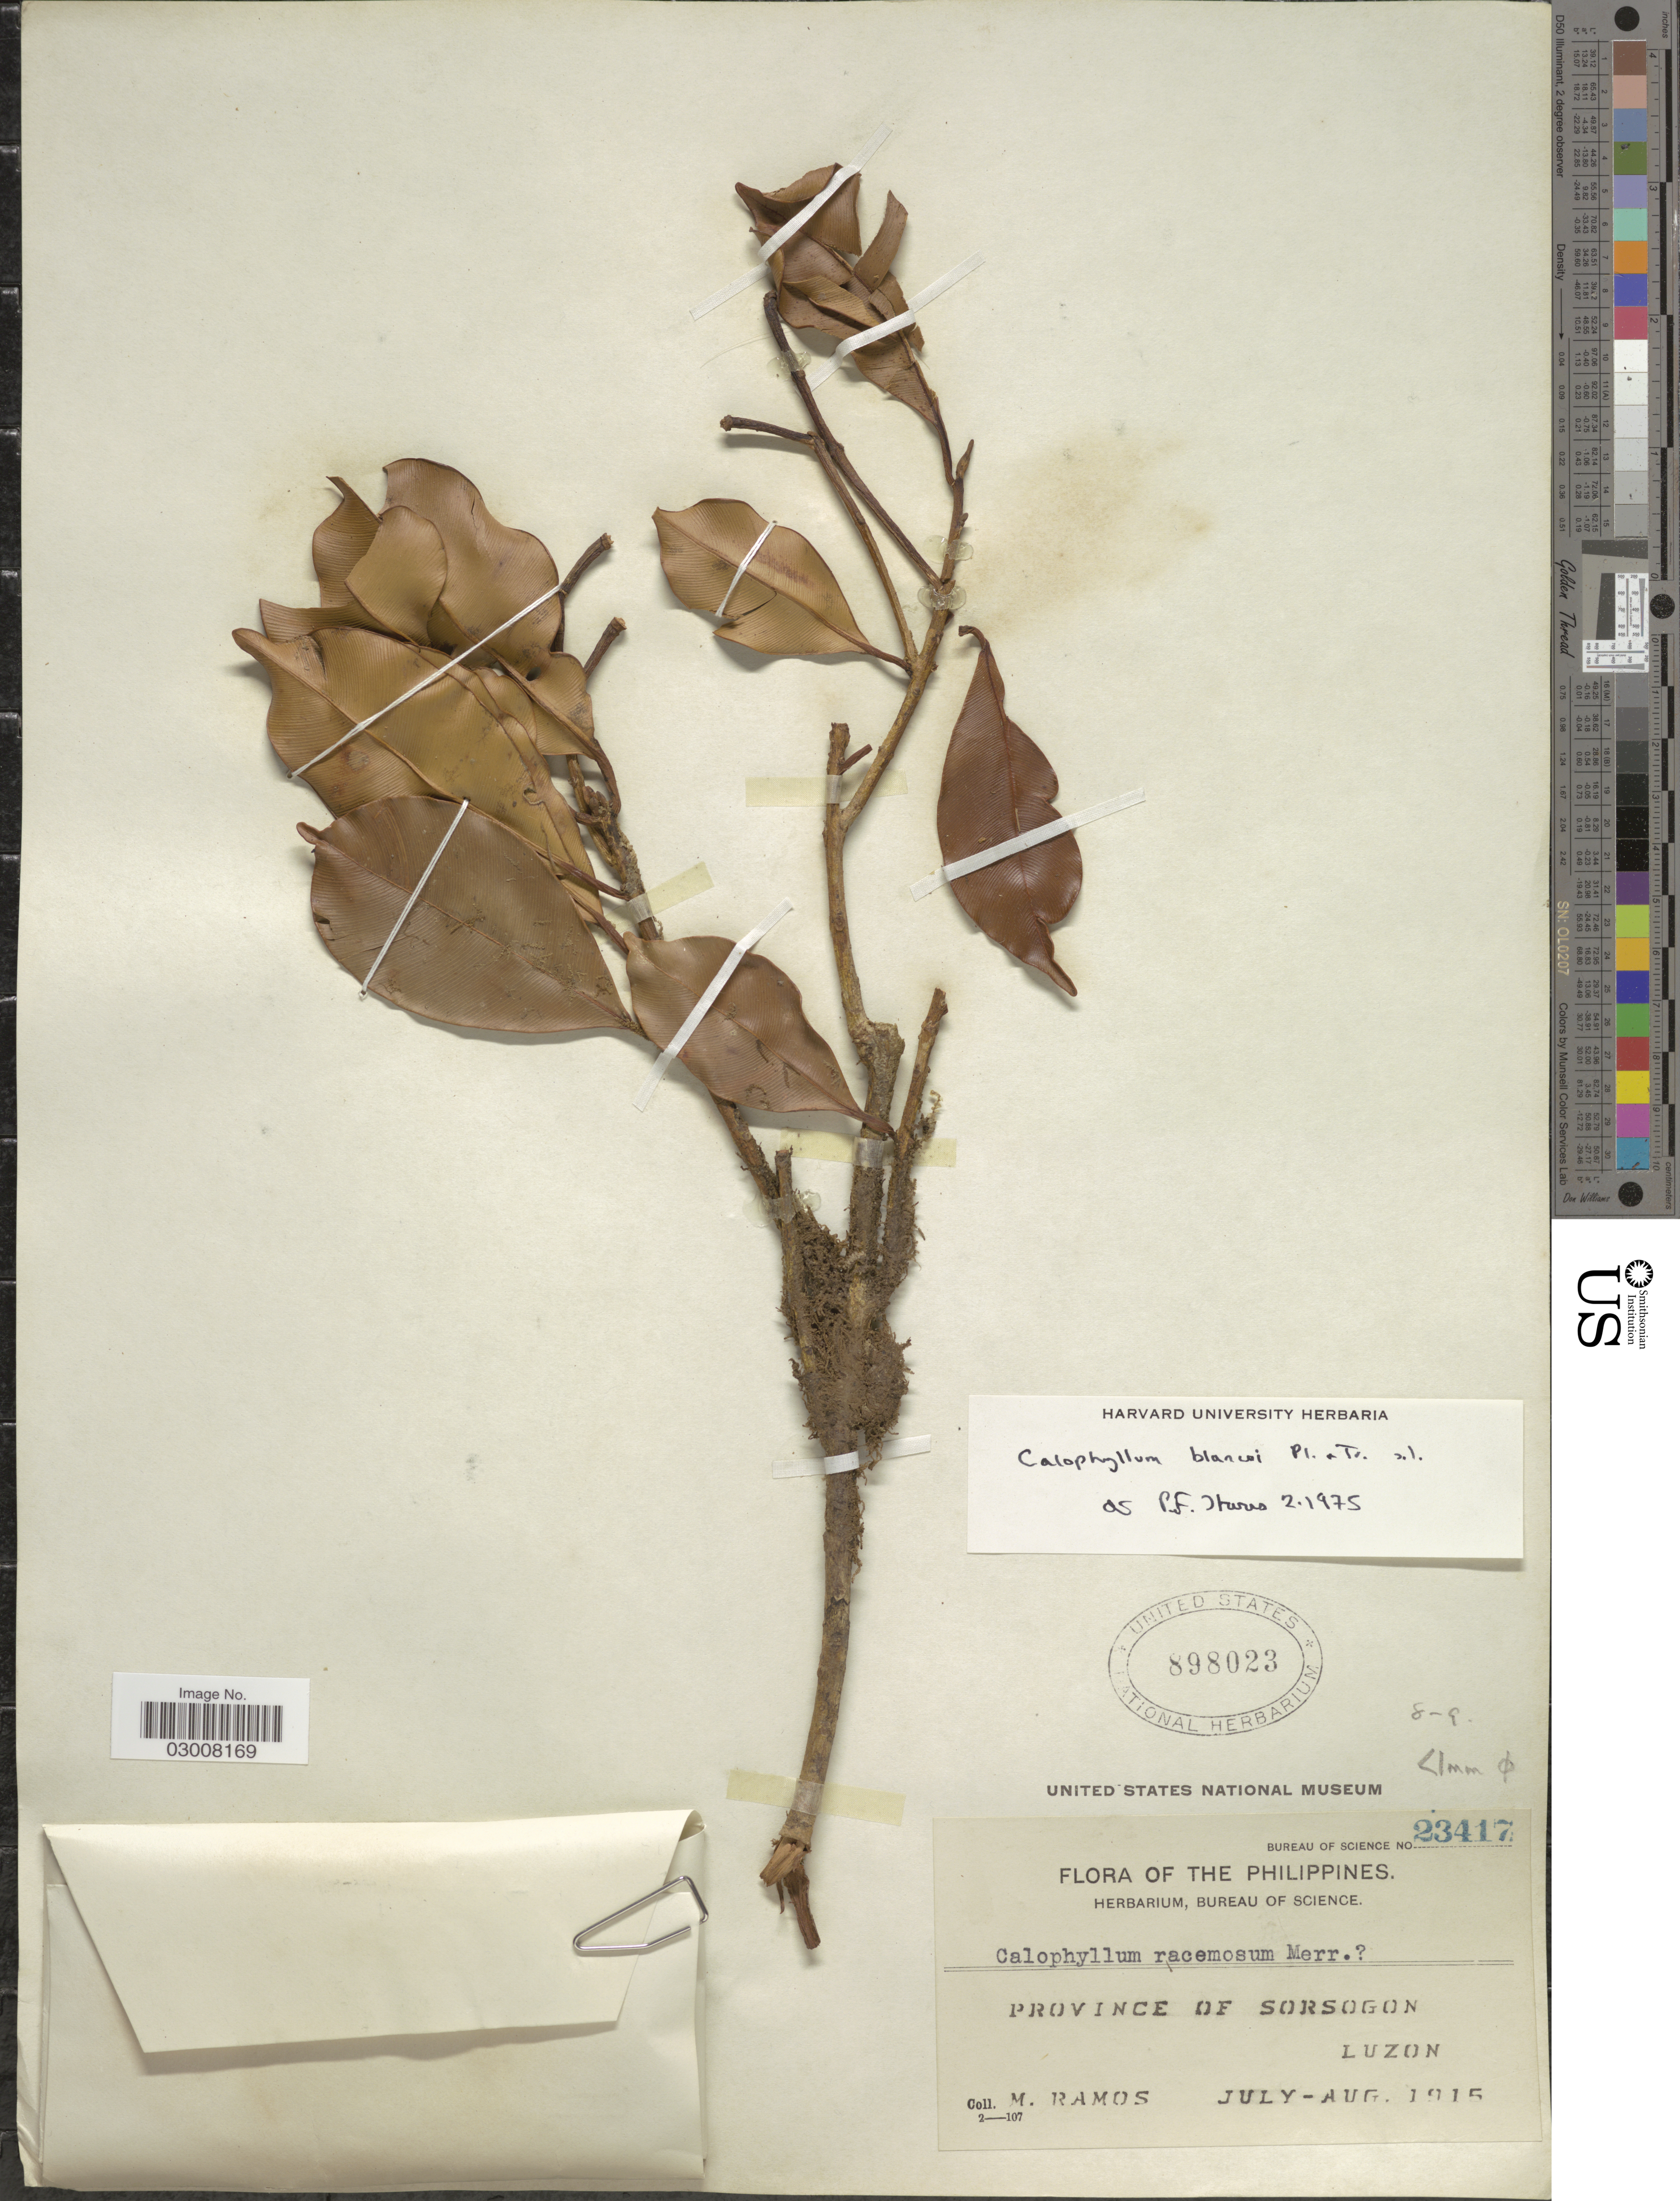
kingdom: Plantae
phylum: Tracheophyta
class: Magnoliopsida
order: Malpighiales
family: Calophyllaceae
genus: Calophyllum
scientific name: Calophyllum blancoi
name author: Planch. & Triana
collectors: M. Ramos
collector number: Bureau of Science 23417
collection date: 1915-07/1915-08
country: Philippines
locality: Province of Sorsogon, Luzon.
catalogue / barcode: US 898023